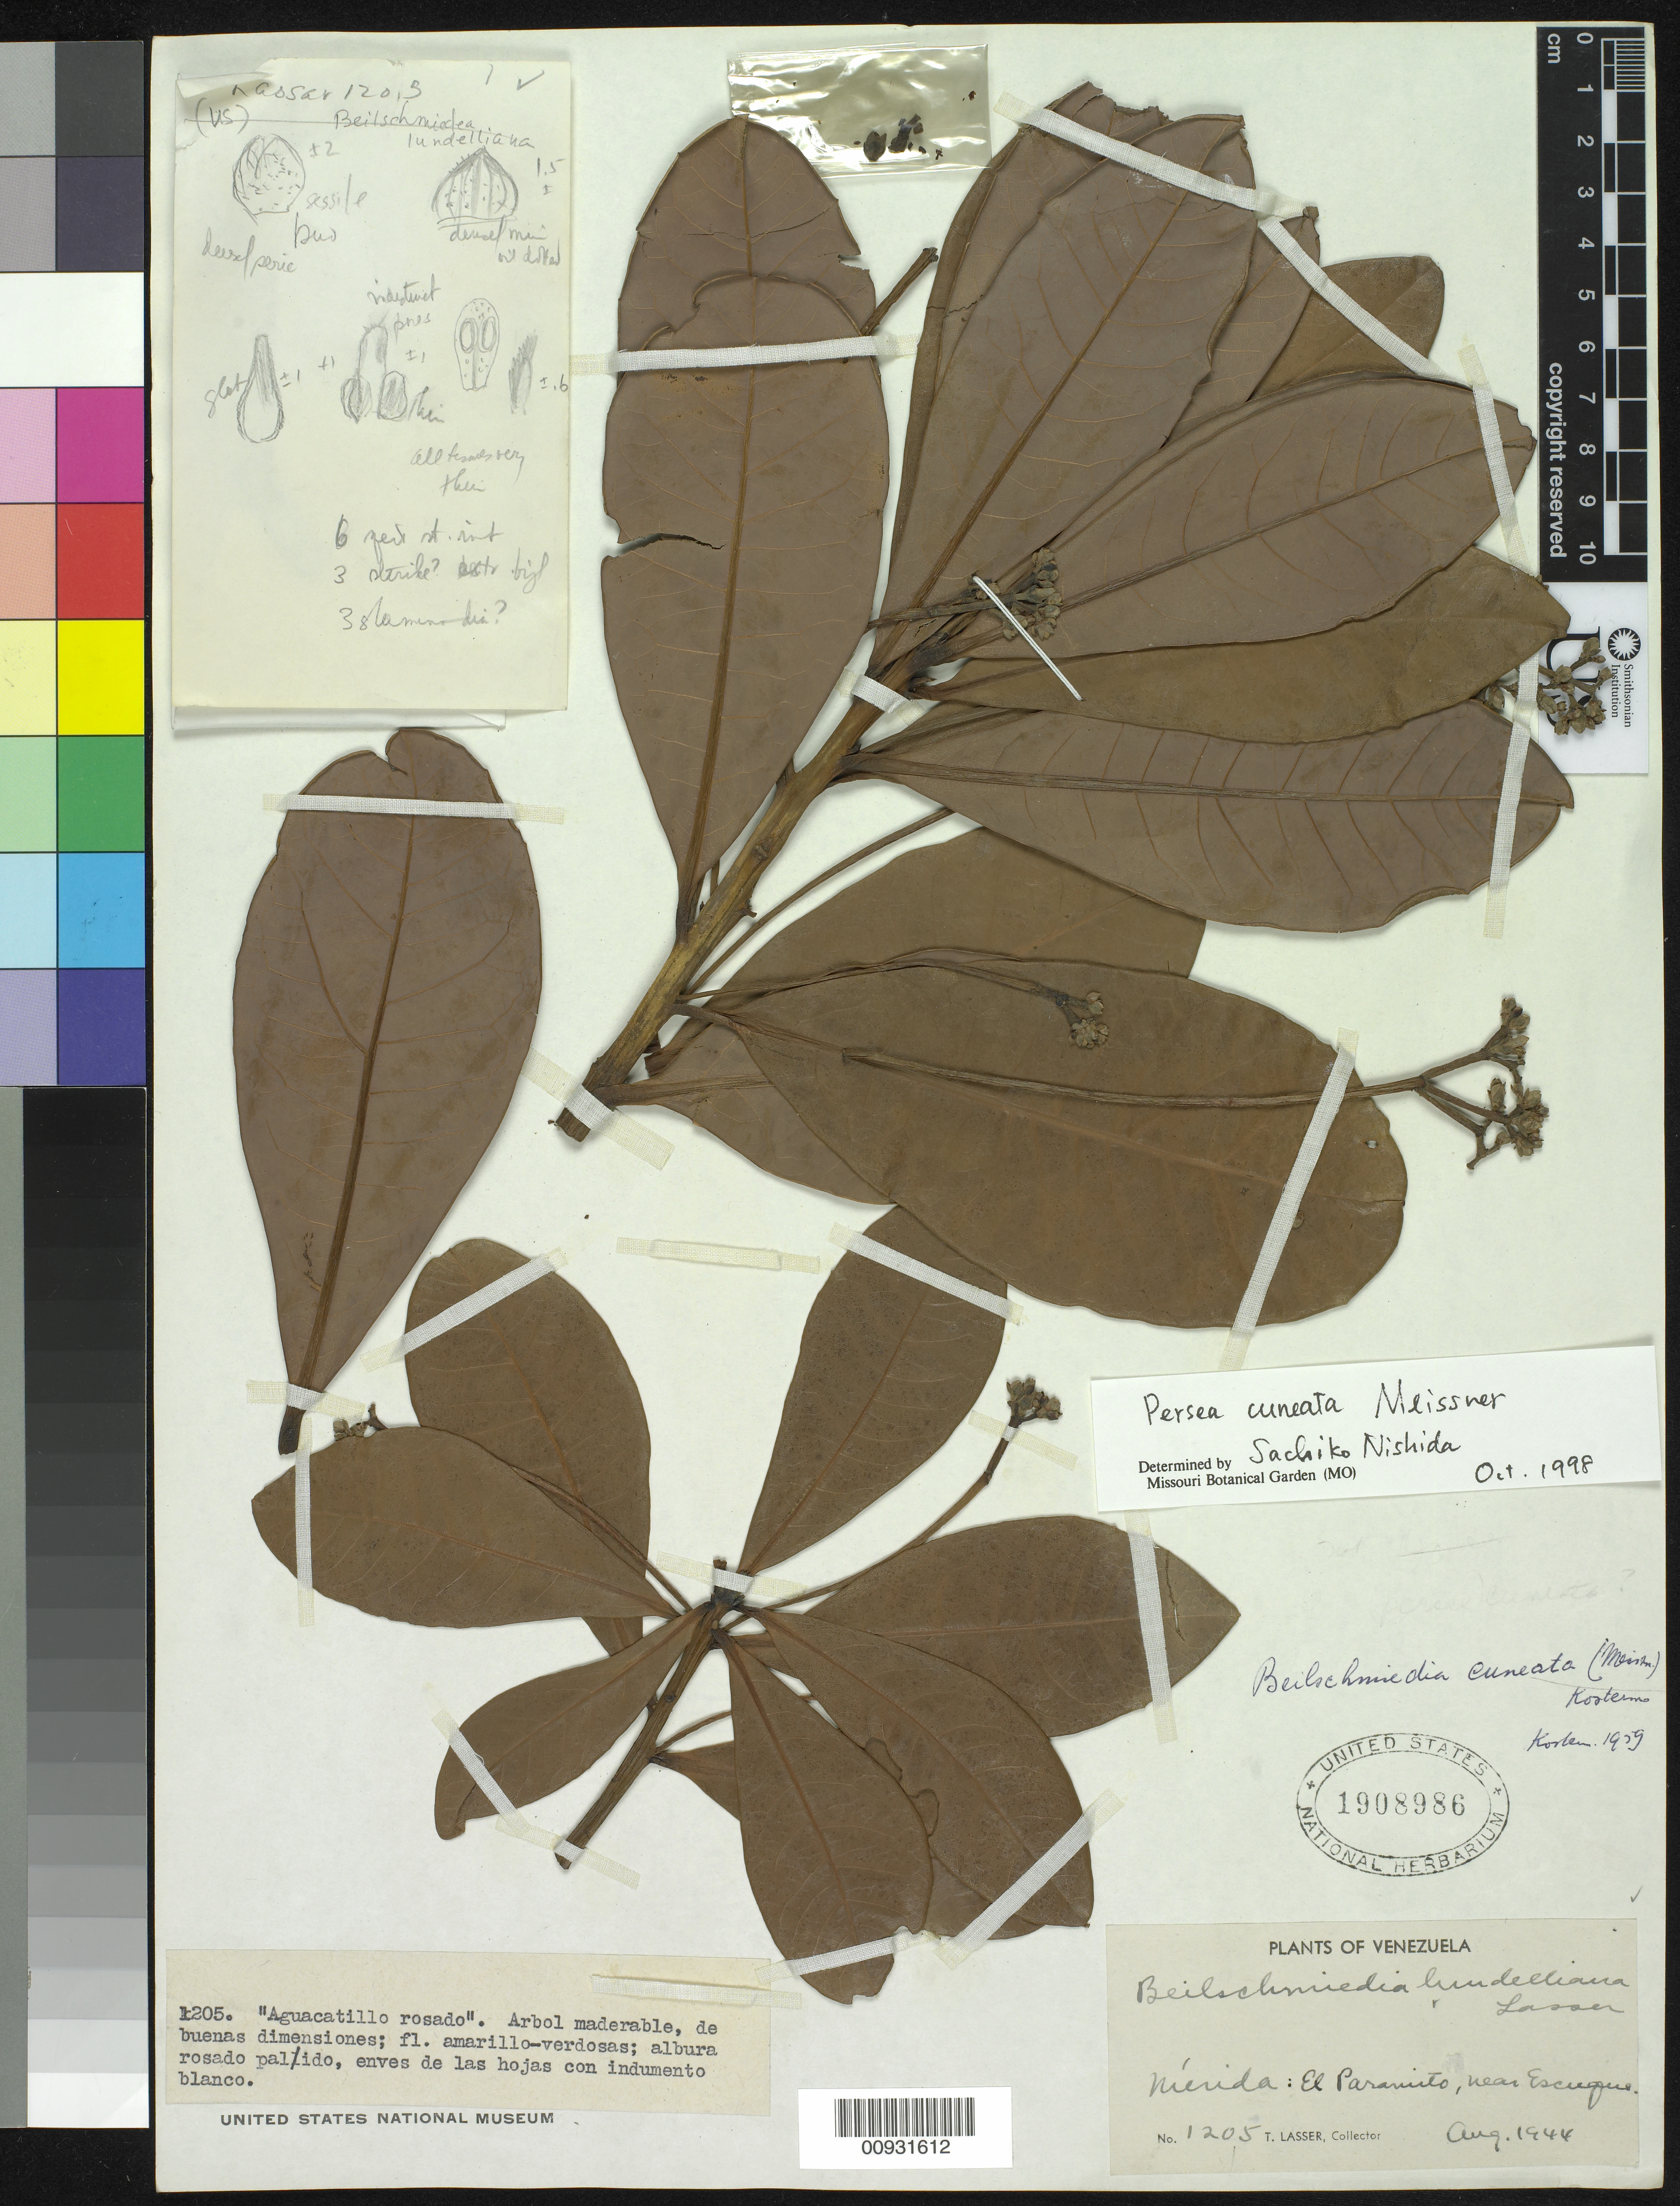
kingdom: Plantae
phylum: Tracheophyta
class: Magnoliopsida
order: Laurales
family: Lauraceae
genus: Persea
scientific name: Persea cuneata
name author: Meisn.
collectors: T. Lasser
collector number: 1205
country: Venezuela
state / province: Mérida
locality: El Paramisto, near Escuque.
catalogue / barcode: US 19058986